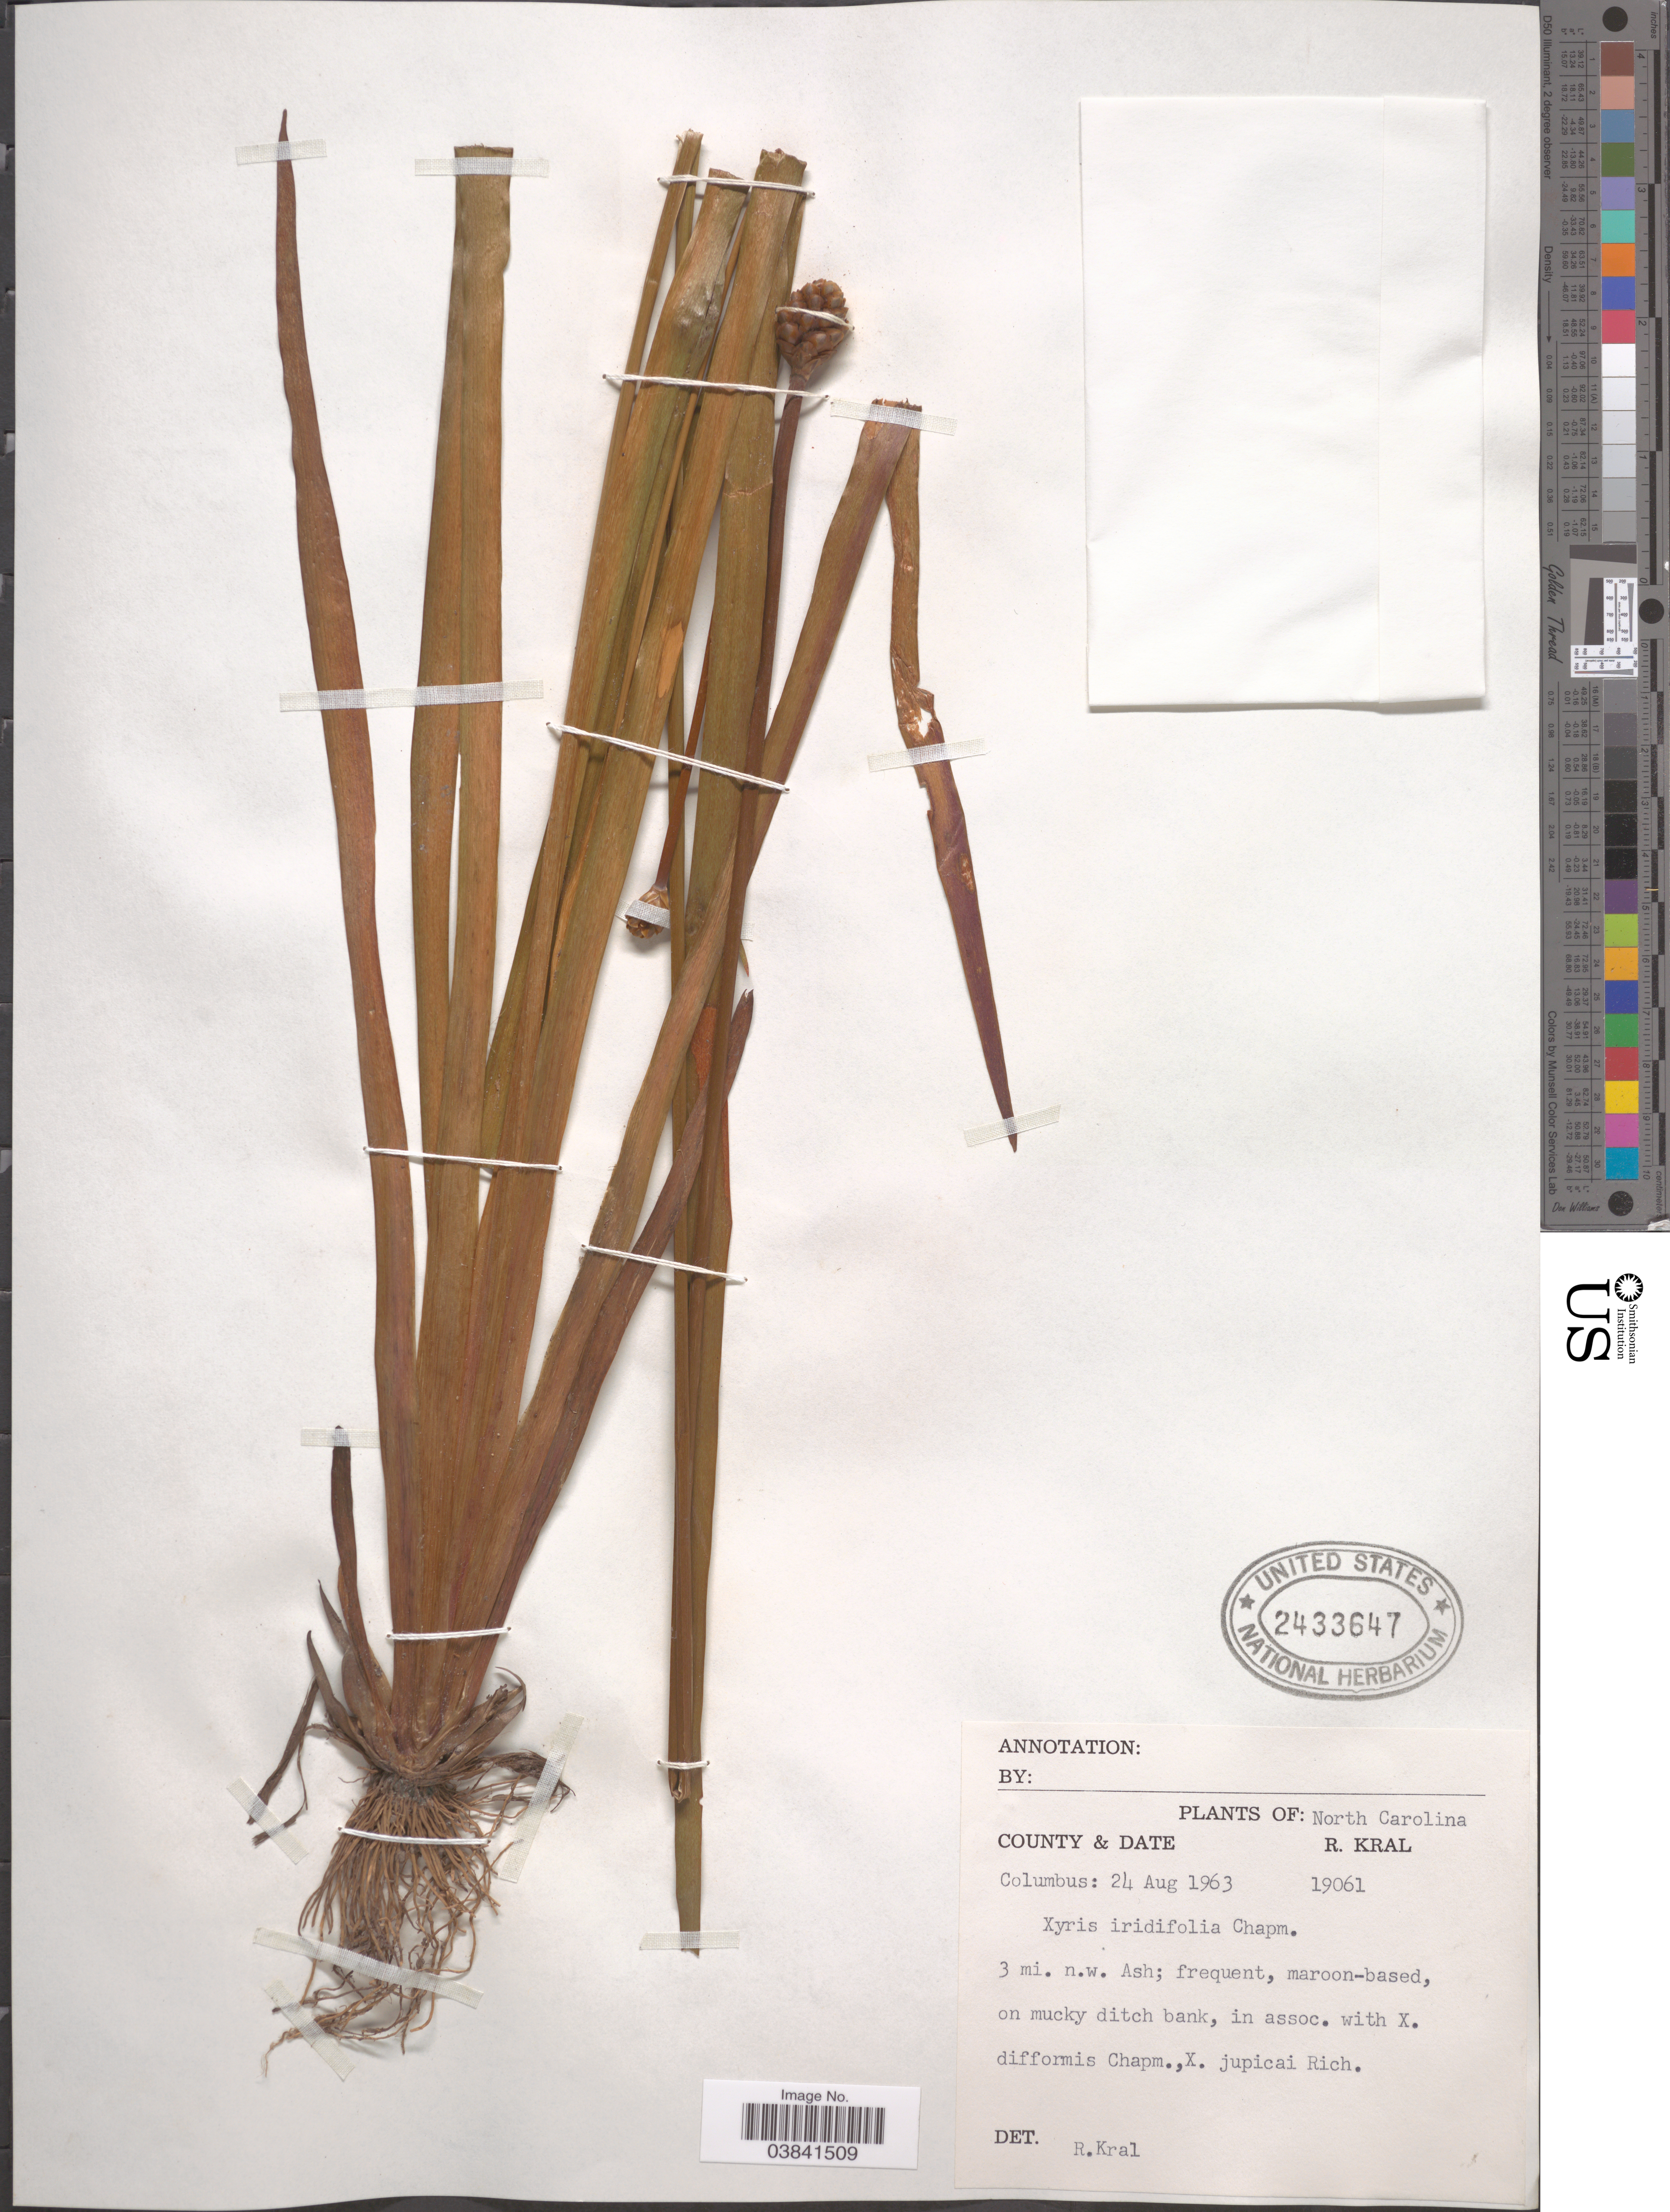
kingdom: Plantae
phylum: Tracheophyta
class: Liliopsida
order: Poales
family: Xyridaceae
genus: Xyris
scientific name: Xyris iridifolia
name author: Chapm.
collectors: R. Kral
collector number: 19061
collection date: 1963-08-24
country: United States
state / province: North Carolina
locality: County Columbus: 3 mi. n.w. Ash.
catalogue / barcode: US 2433647